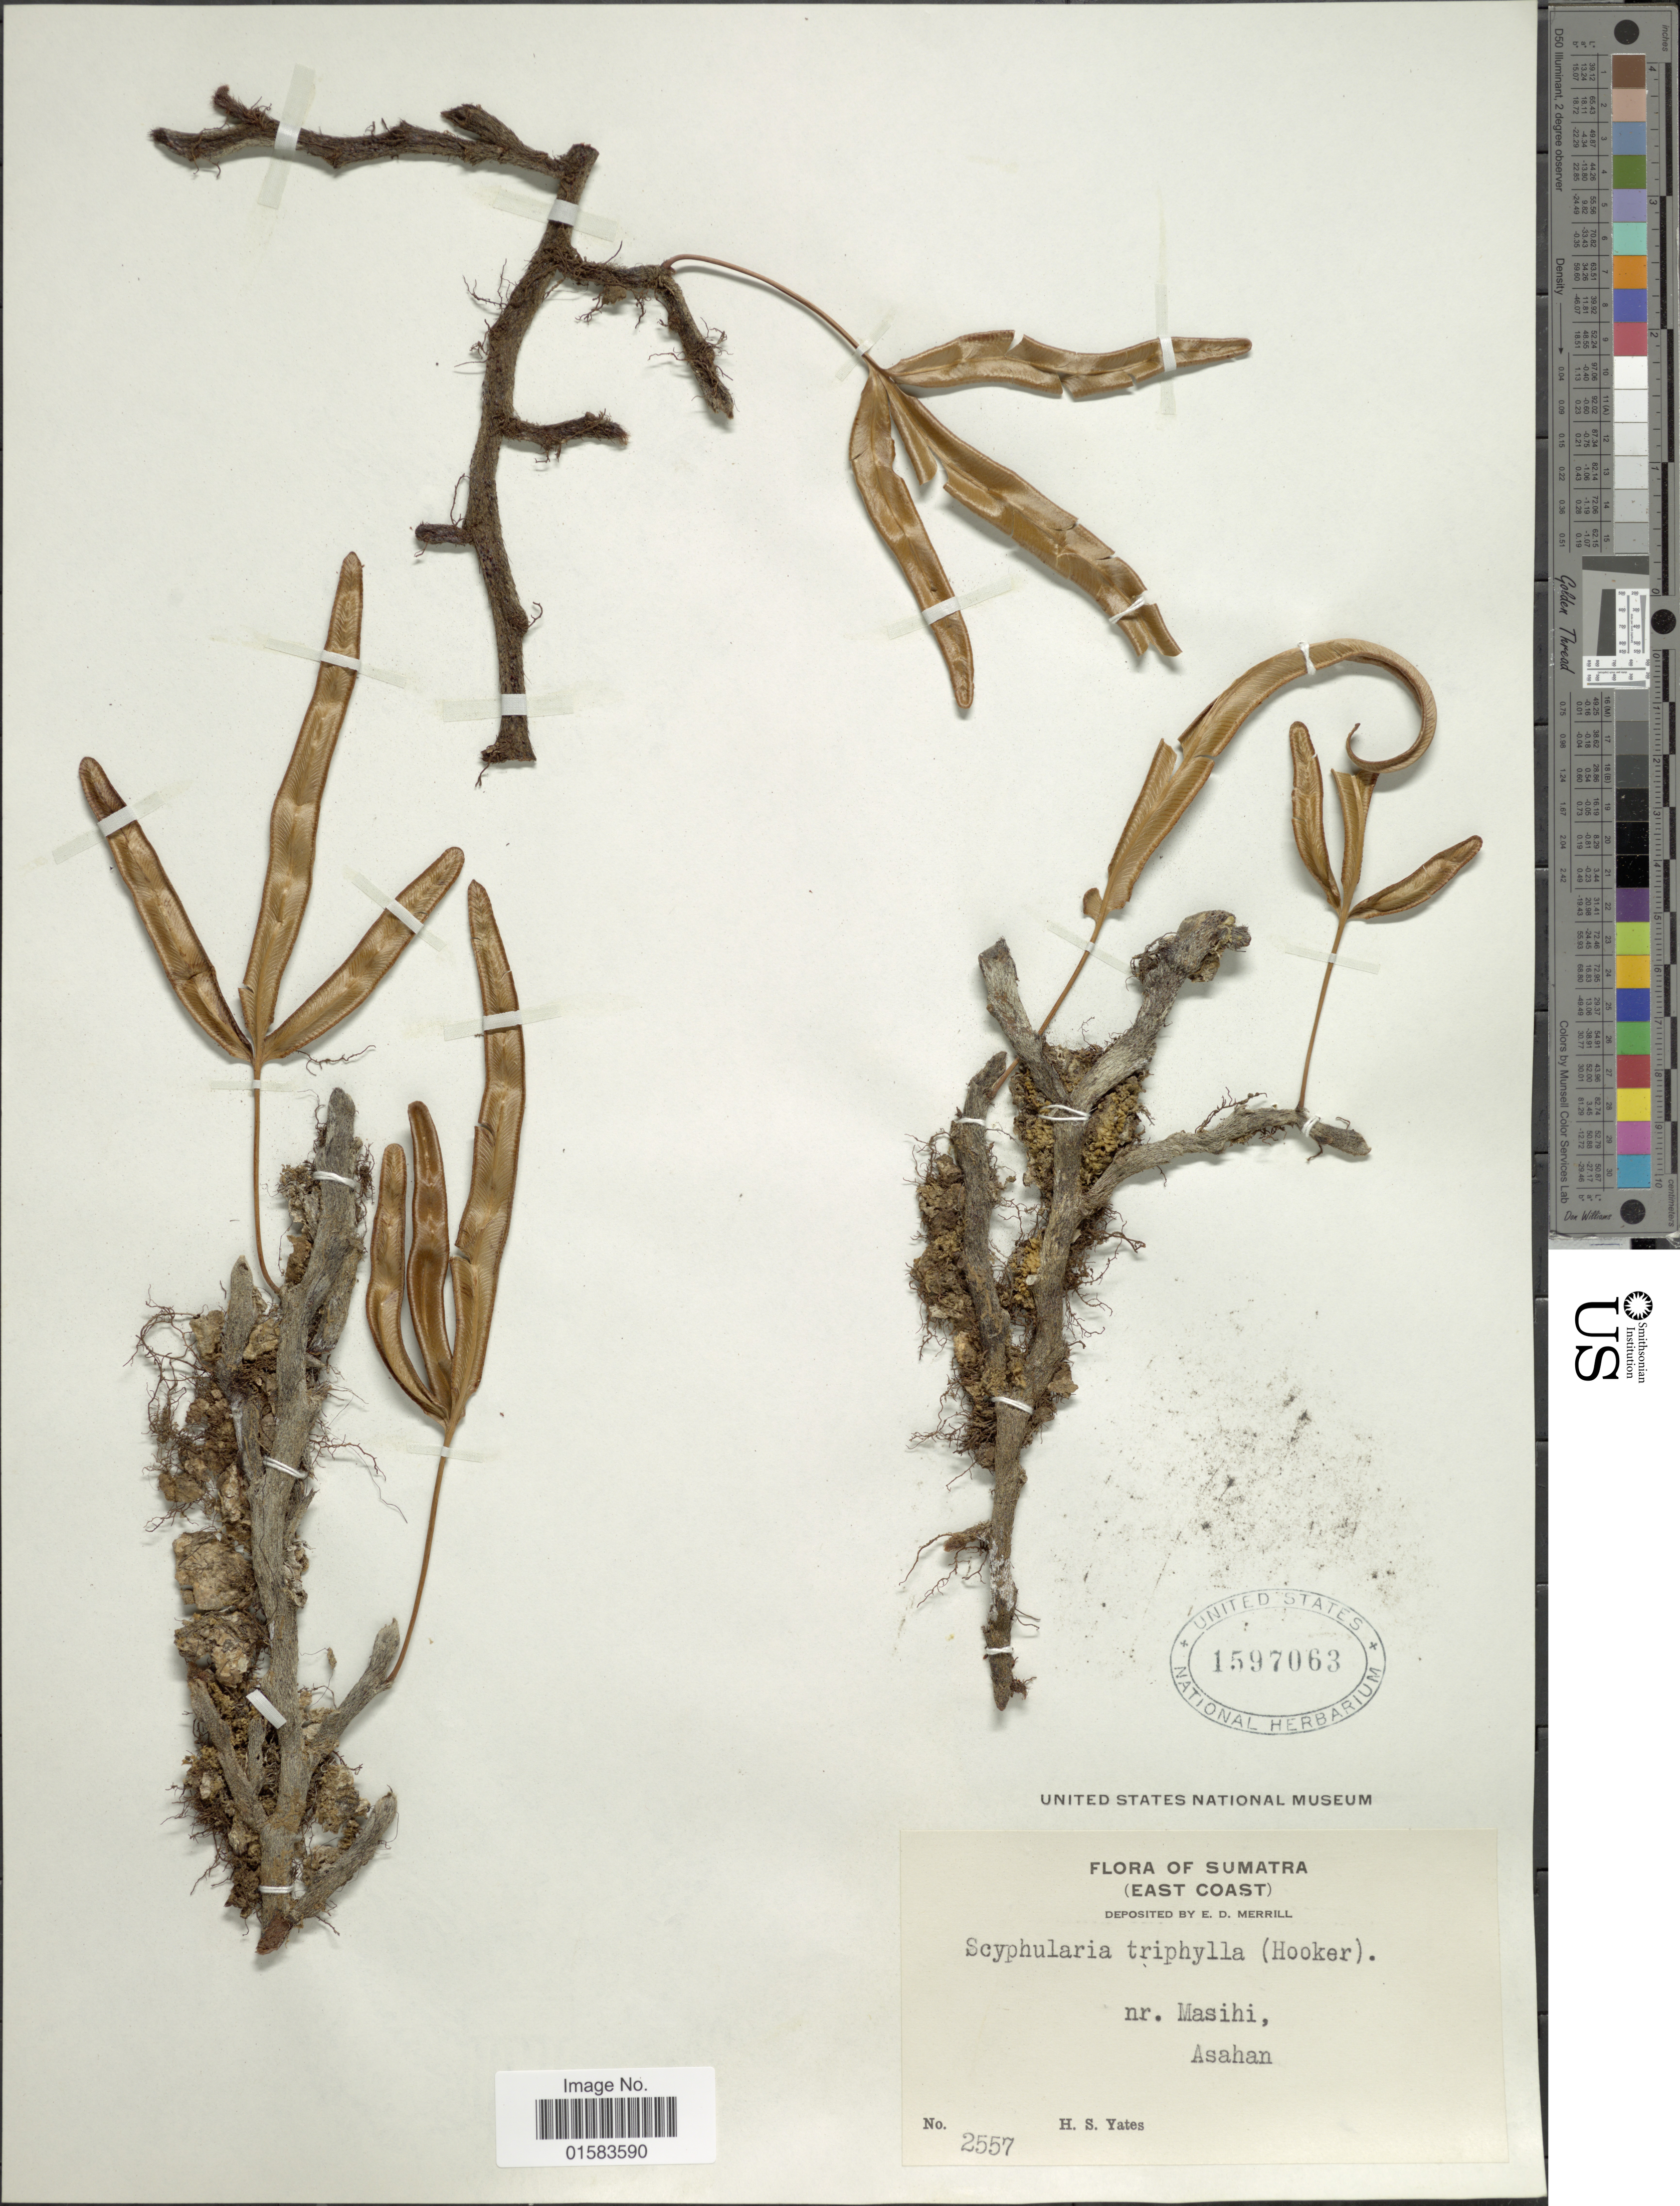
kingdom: Plantae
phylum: Tracheophyta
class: Polypodiopsida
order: Polypodiales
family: Davalliaceae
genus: Davallia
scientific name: Davallia triphylla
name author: Hook.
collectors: H. S. Yates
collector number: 2557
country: Indonesia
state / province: Sumatra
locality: East Coast, nr. Masihi, Asahan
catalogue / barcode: US 1597063